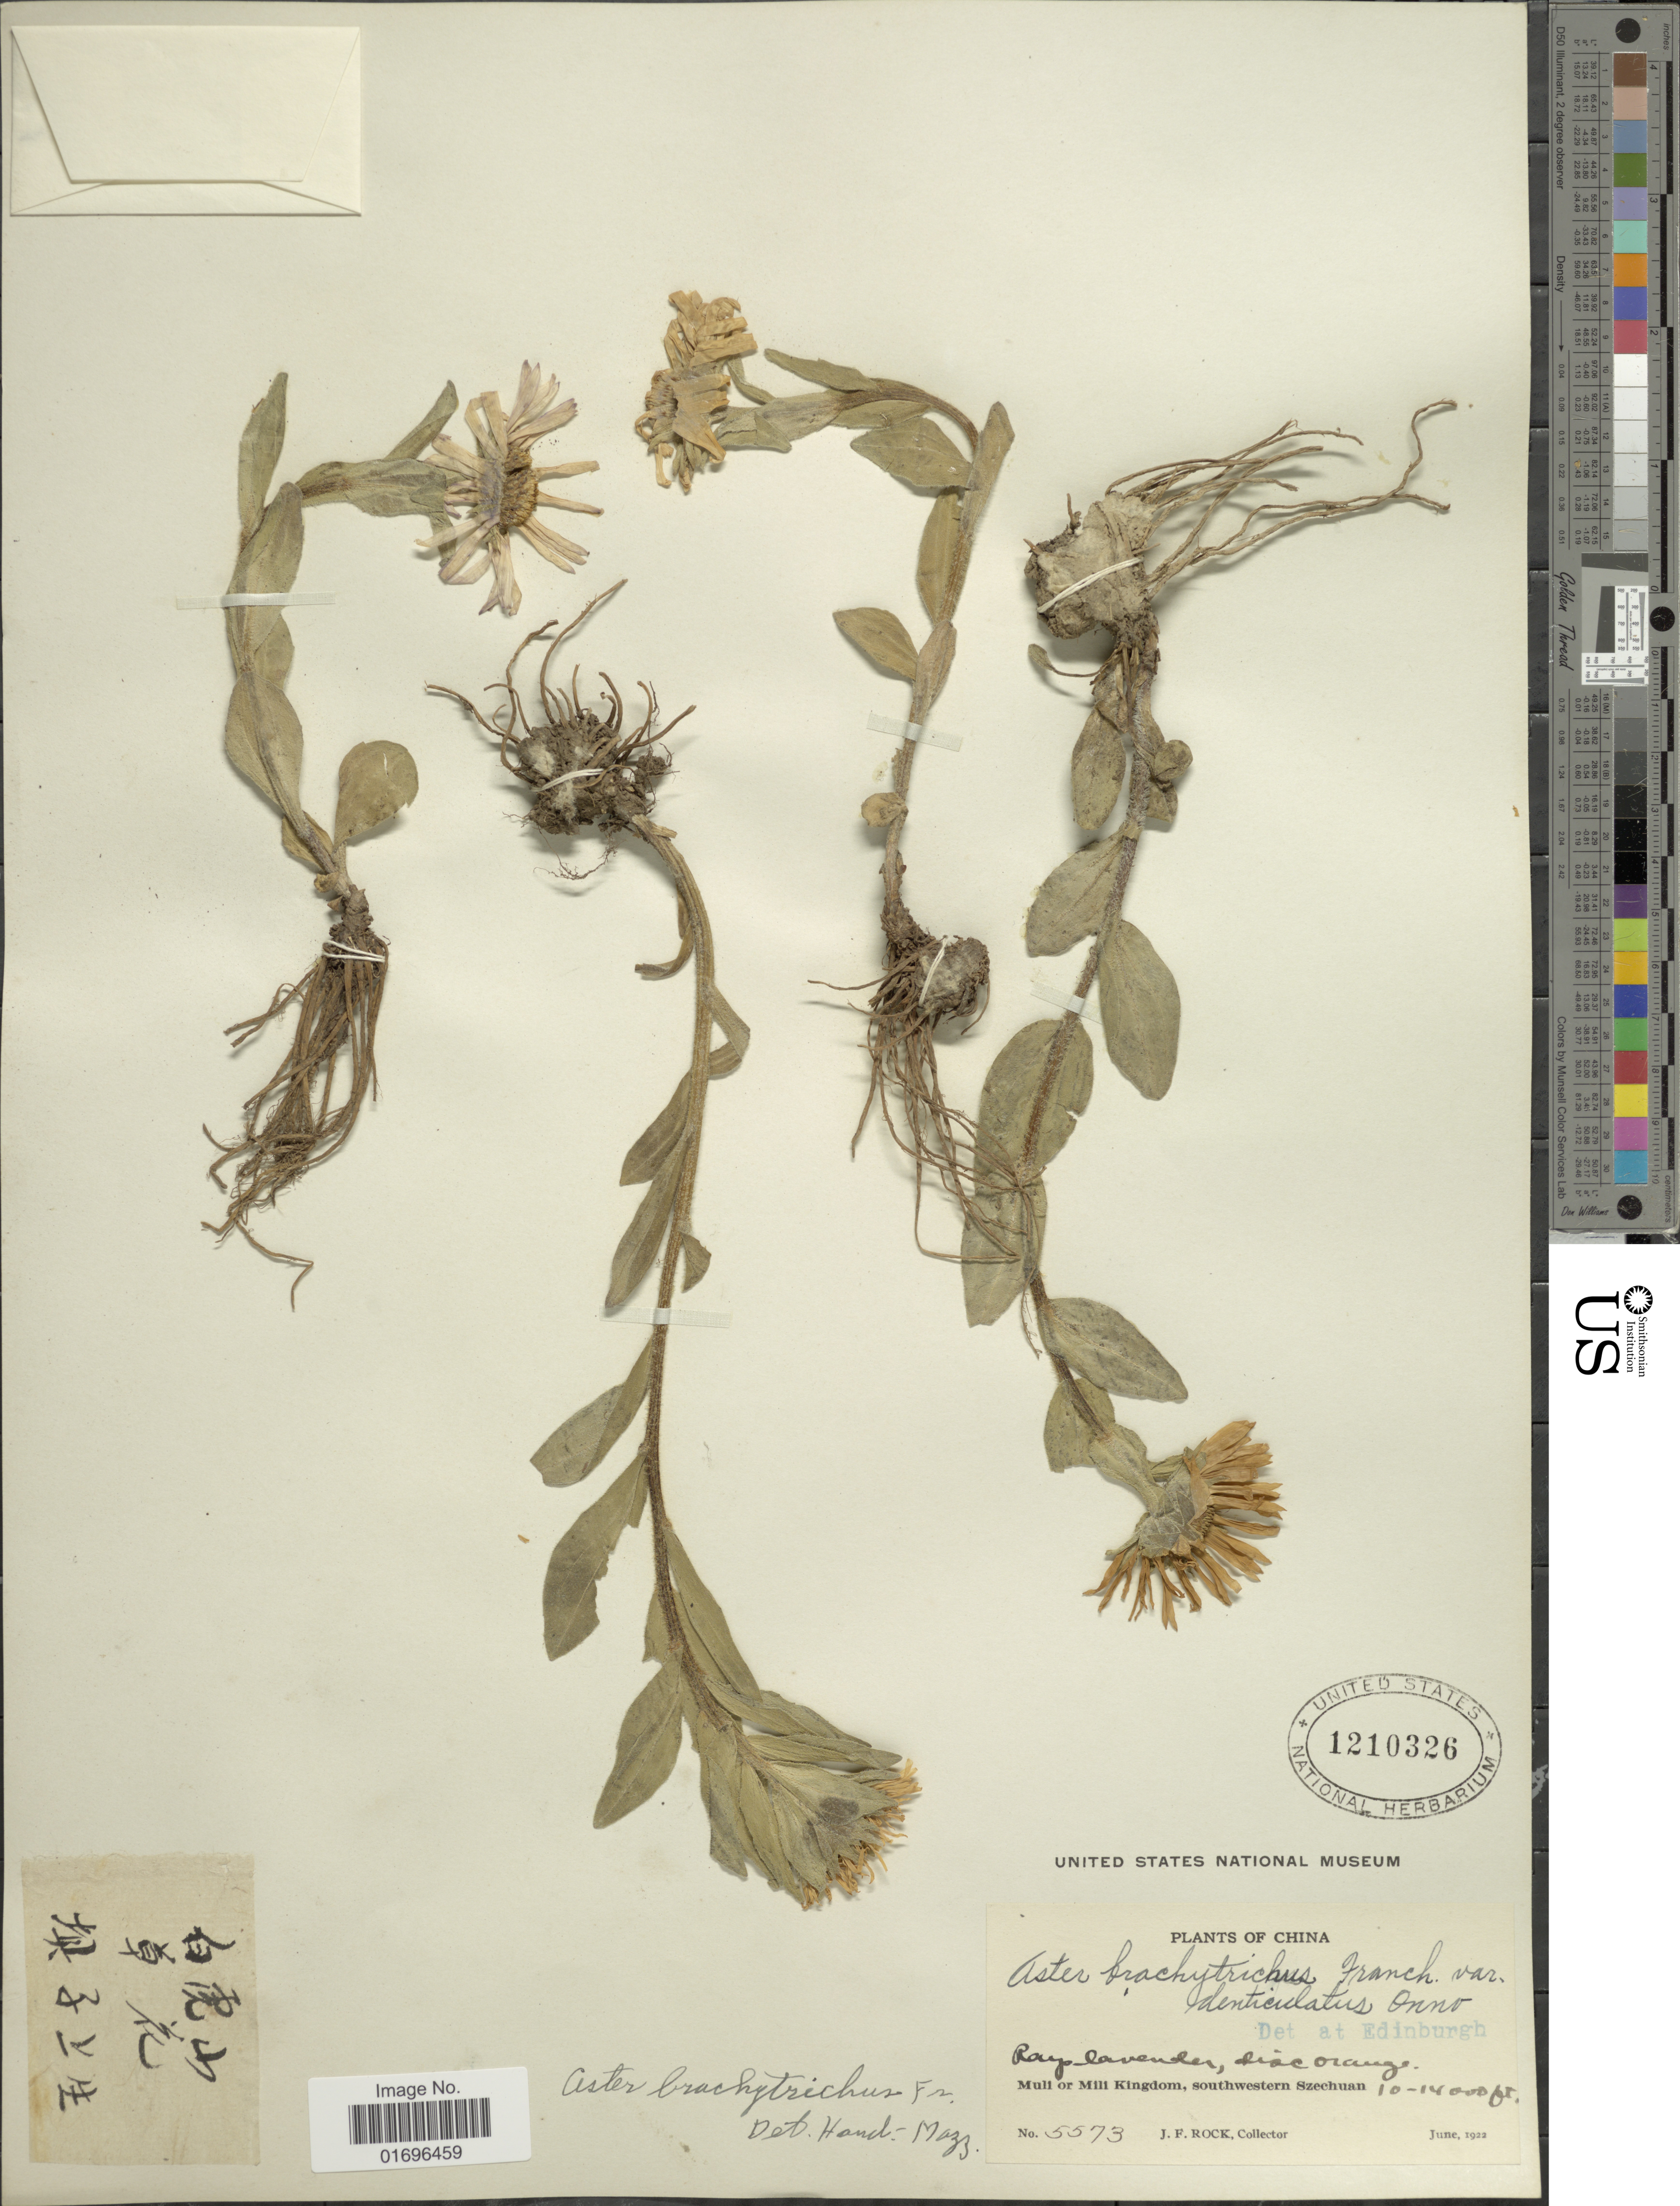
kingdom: Plantae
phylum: Tracheophyta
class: Magnoliopsida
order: Asterales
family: Asteraceae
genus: Aster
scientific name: Aster brachytrichus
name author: Franch.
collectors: J. Rock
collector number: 5573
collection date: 1922-06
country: China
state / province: Sichuan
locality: Muli or Mili Kingdom, southwestern Szechuan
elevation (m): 3048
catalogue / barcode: US 1210326